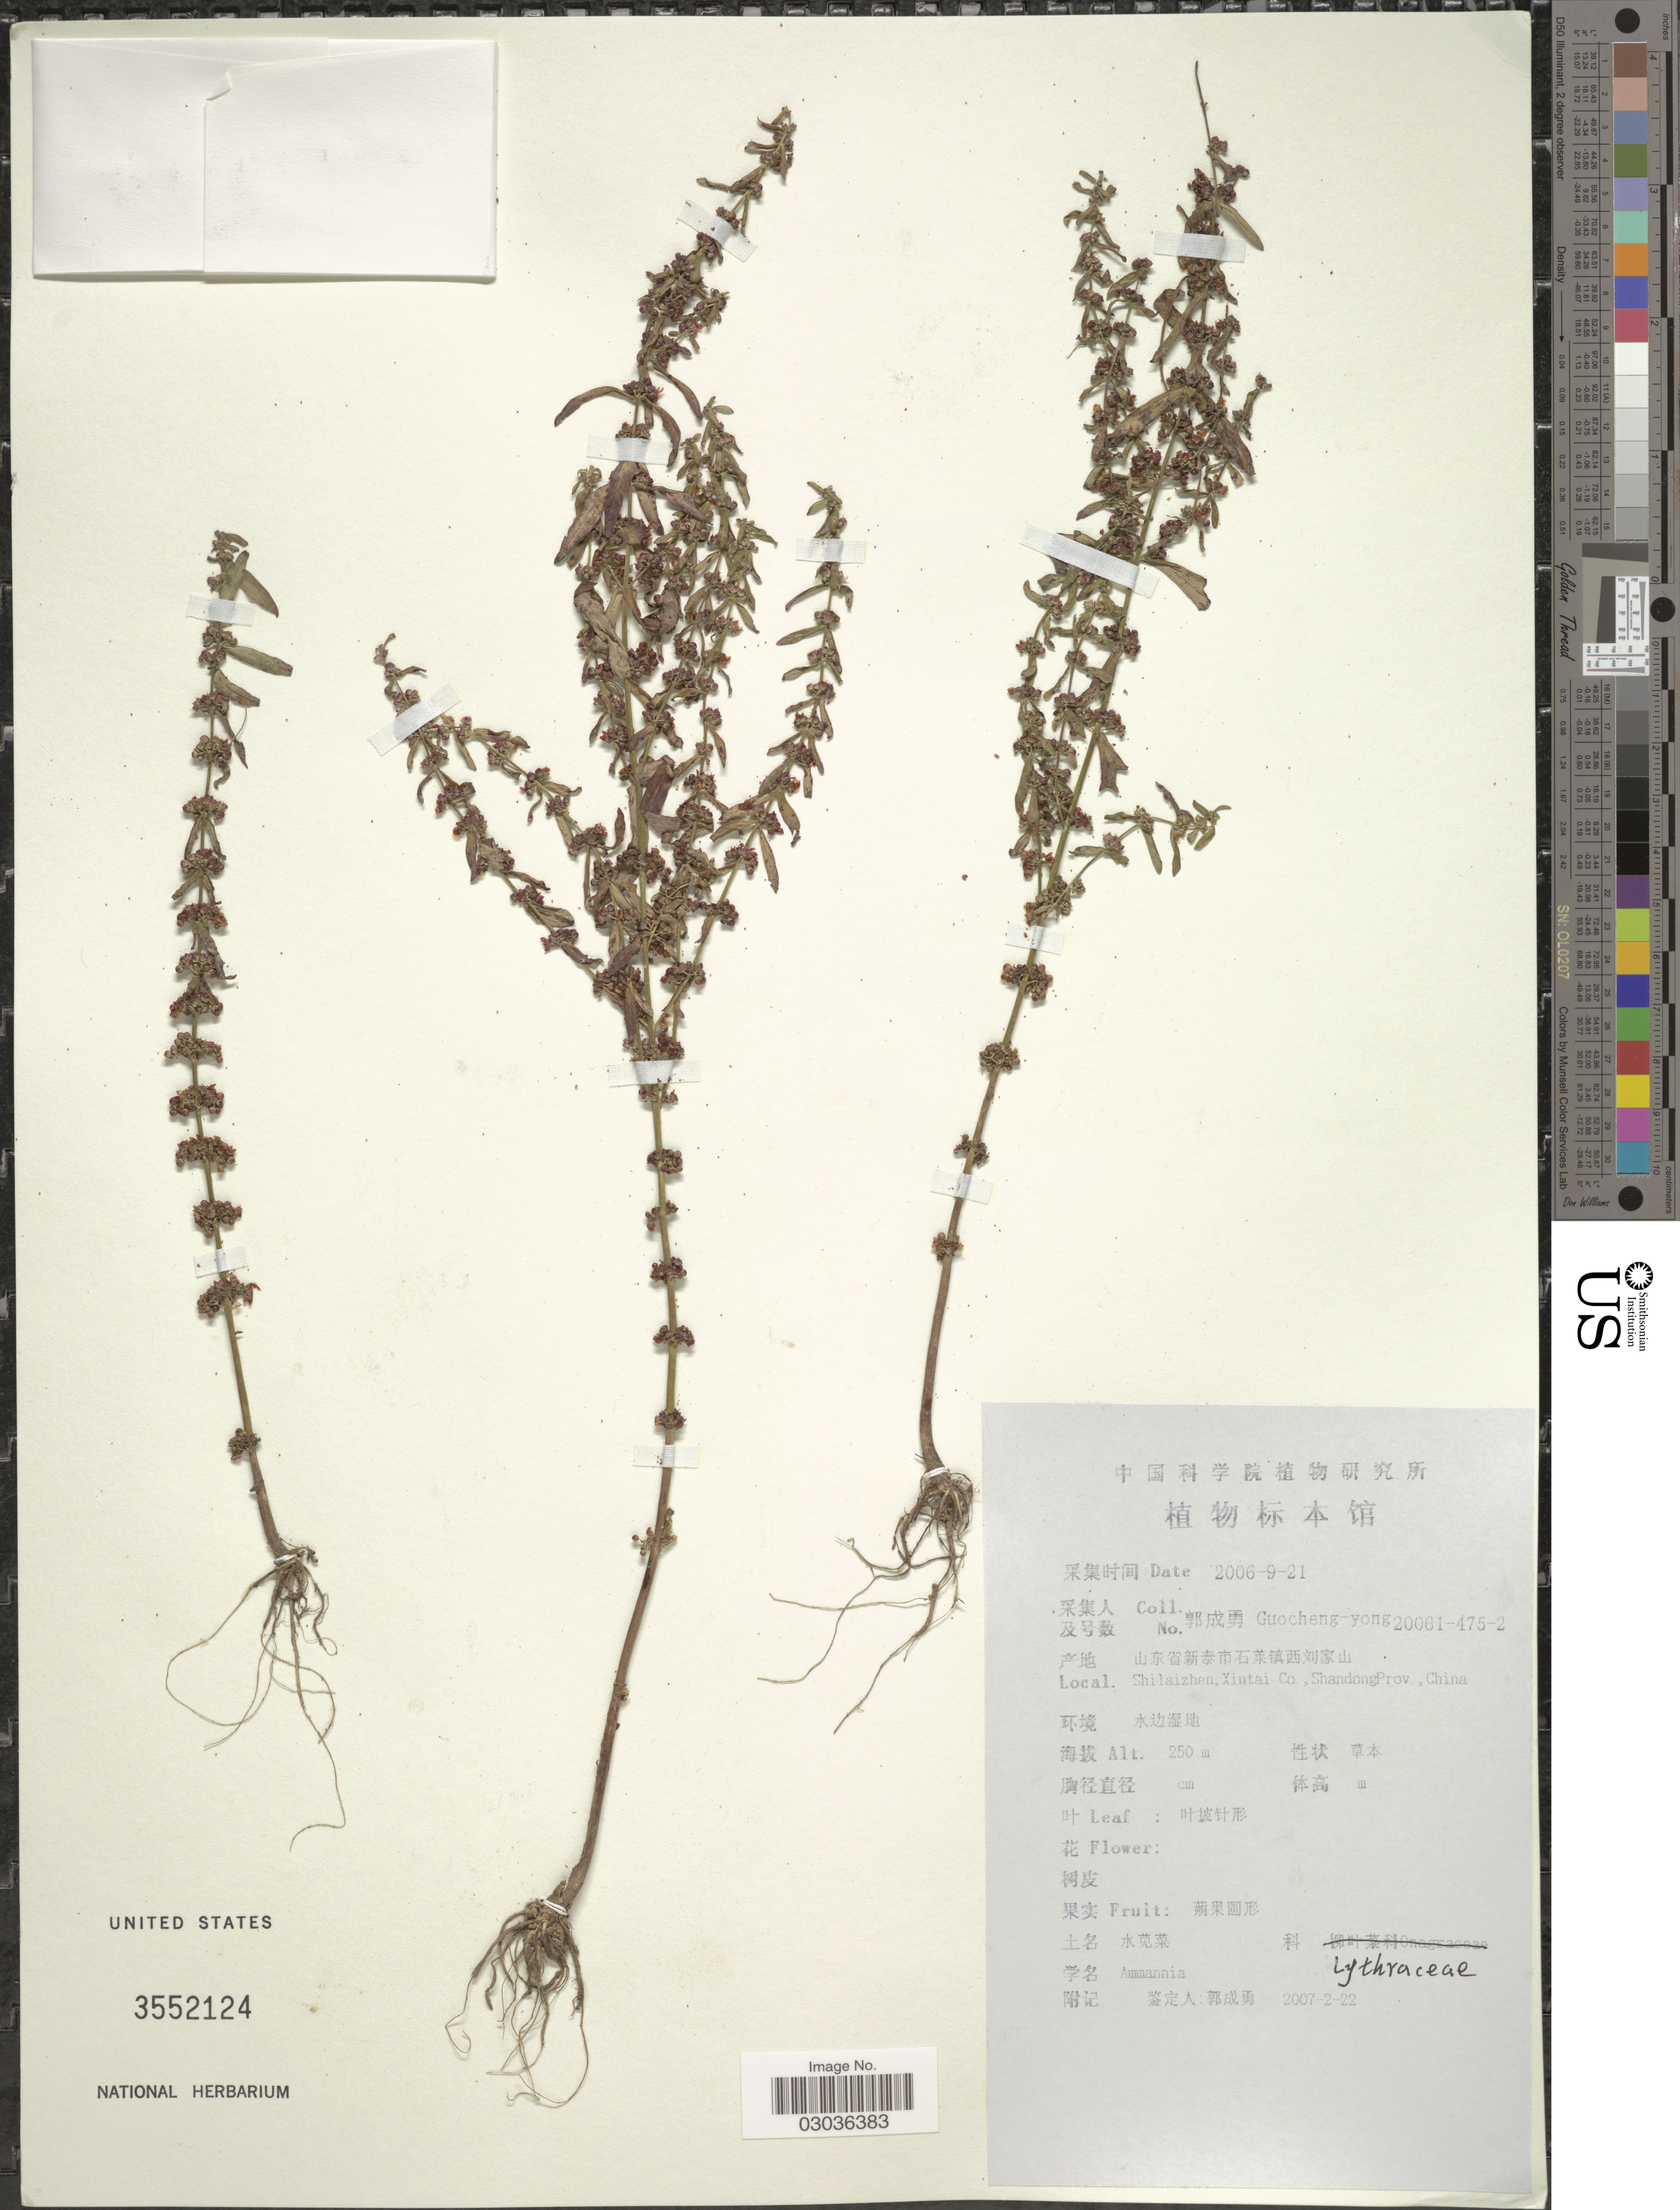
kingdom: Plantae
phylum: Tracheophyta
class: Magnoliopsida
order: Myrtales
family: Lythraceae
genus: Ammannia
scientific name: Ammannia sp.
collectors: Guo cheng-yong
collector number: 20061-475-2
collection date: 2007-02-22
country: China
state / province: Shandong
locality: Shilaizhen, Xintai Co.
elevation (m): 250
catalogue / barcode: US 3552124